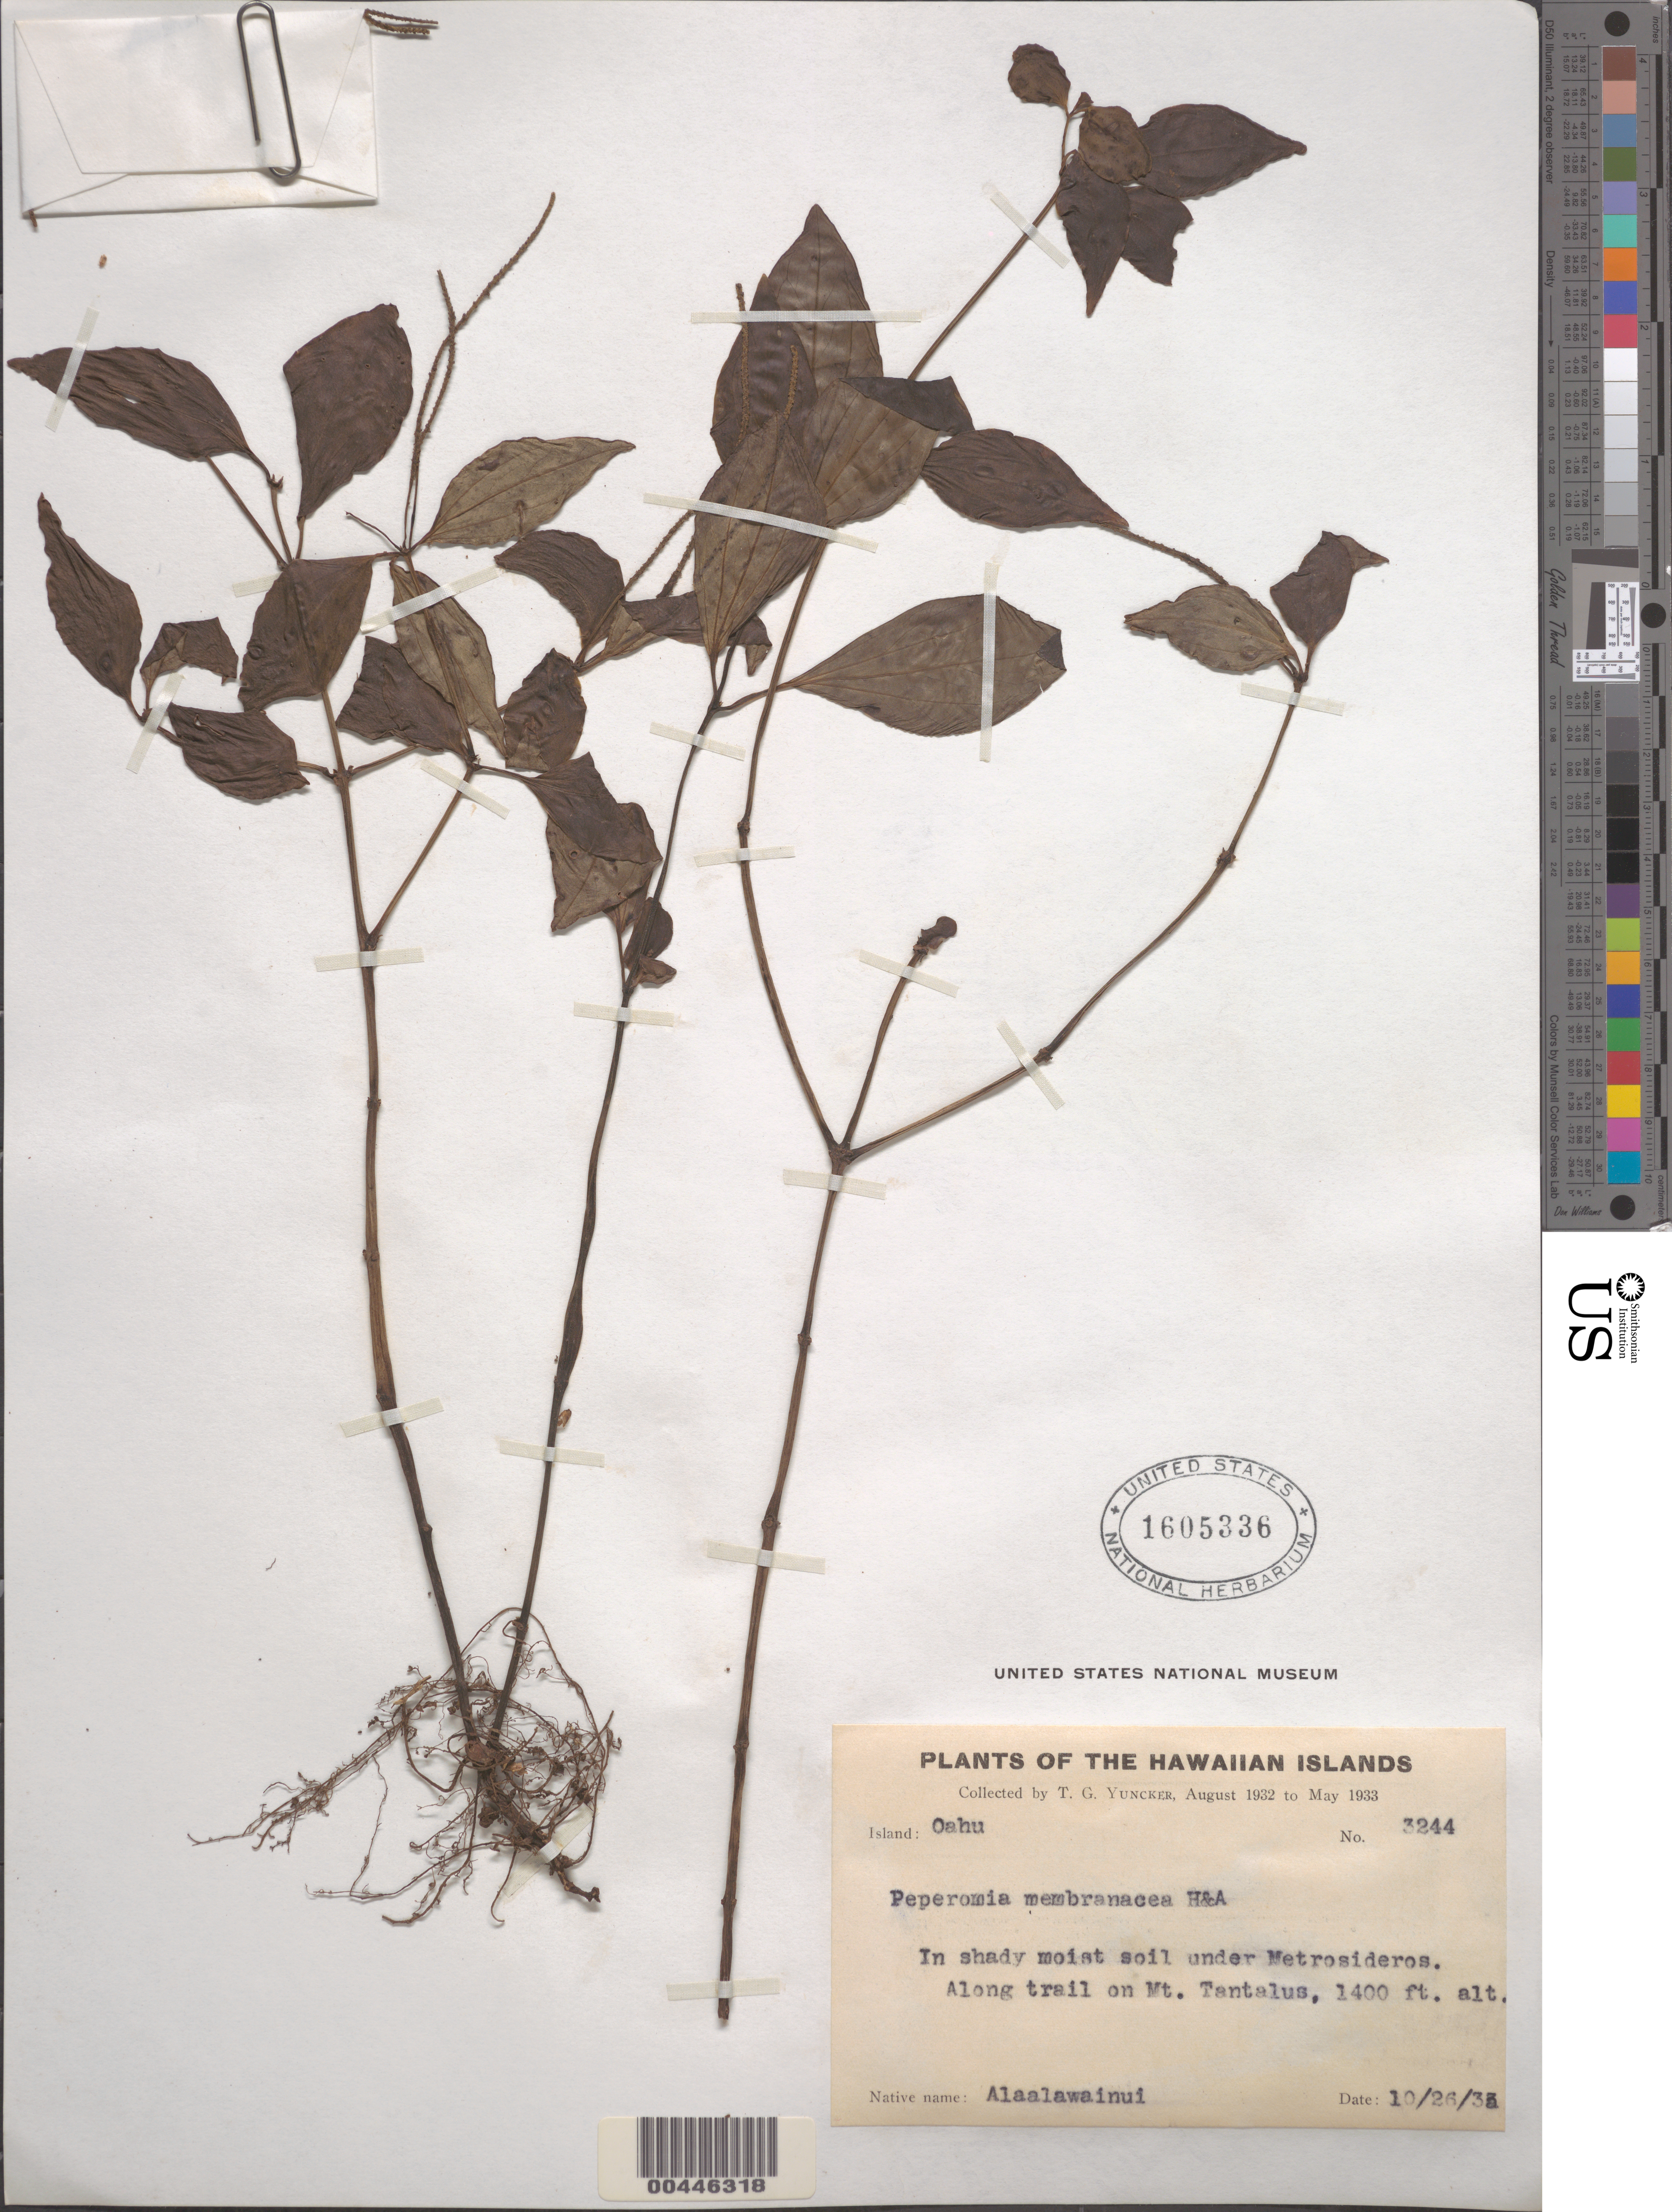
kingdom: Plantae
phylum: Tracheophyta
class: Magnoliopsida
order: Piperales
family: Piperaceae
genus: Peperomia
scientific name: Peperomia membranacea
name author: Hook. & Arn.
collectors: T. G. Yuncker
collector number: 3244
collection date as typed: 26 Oct 1932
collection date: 1932-10-26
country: United States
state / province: Hawaii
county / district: Honolulu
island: Oahu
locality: Along trail on Mt Tantalus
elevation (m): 427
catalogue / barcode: US 1605336